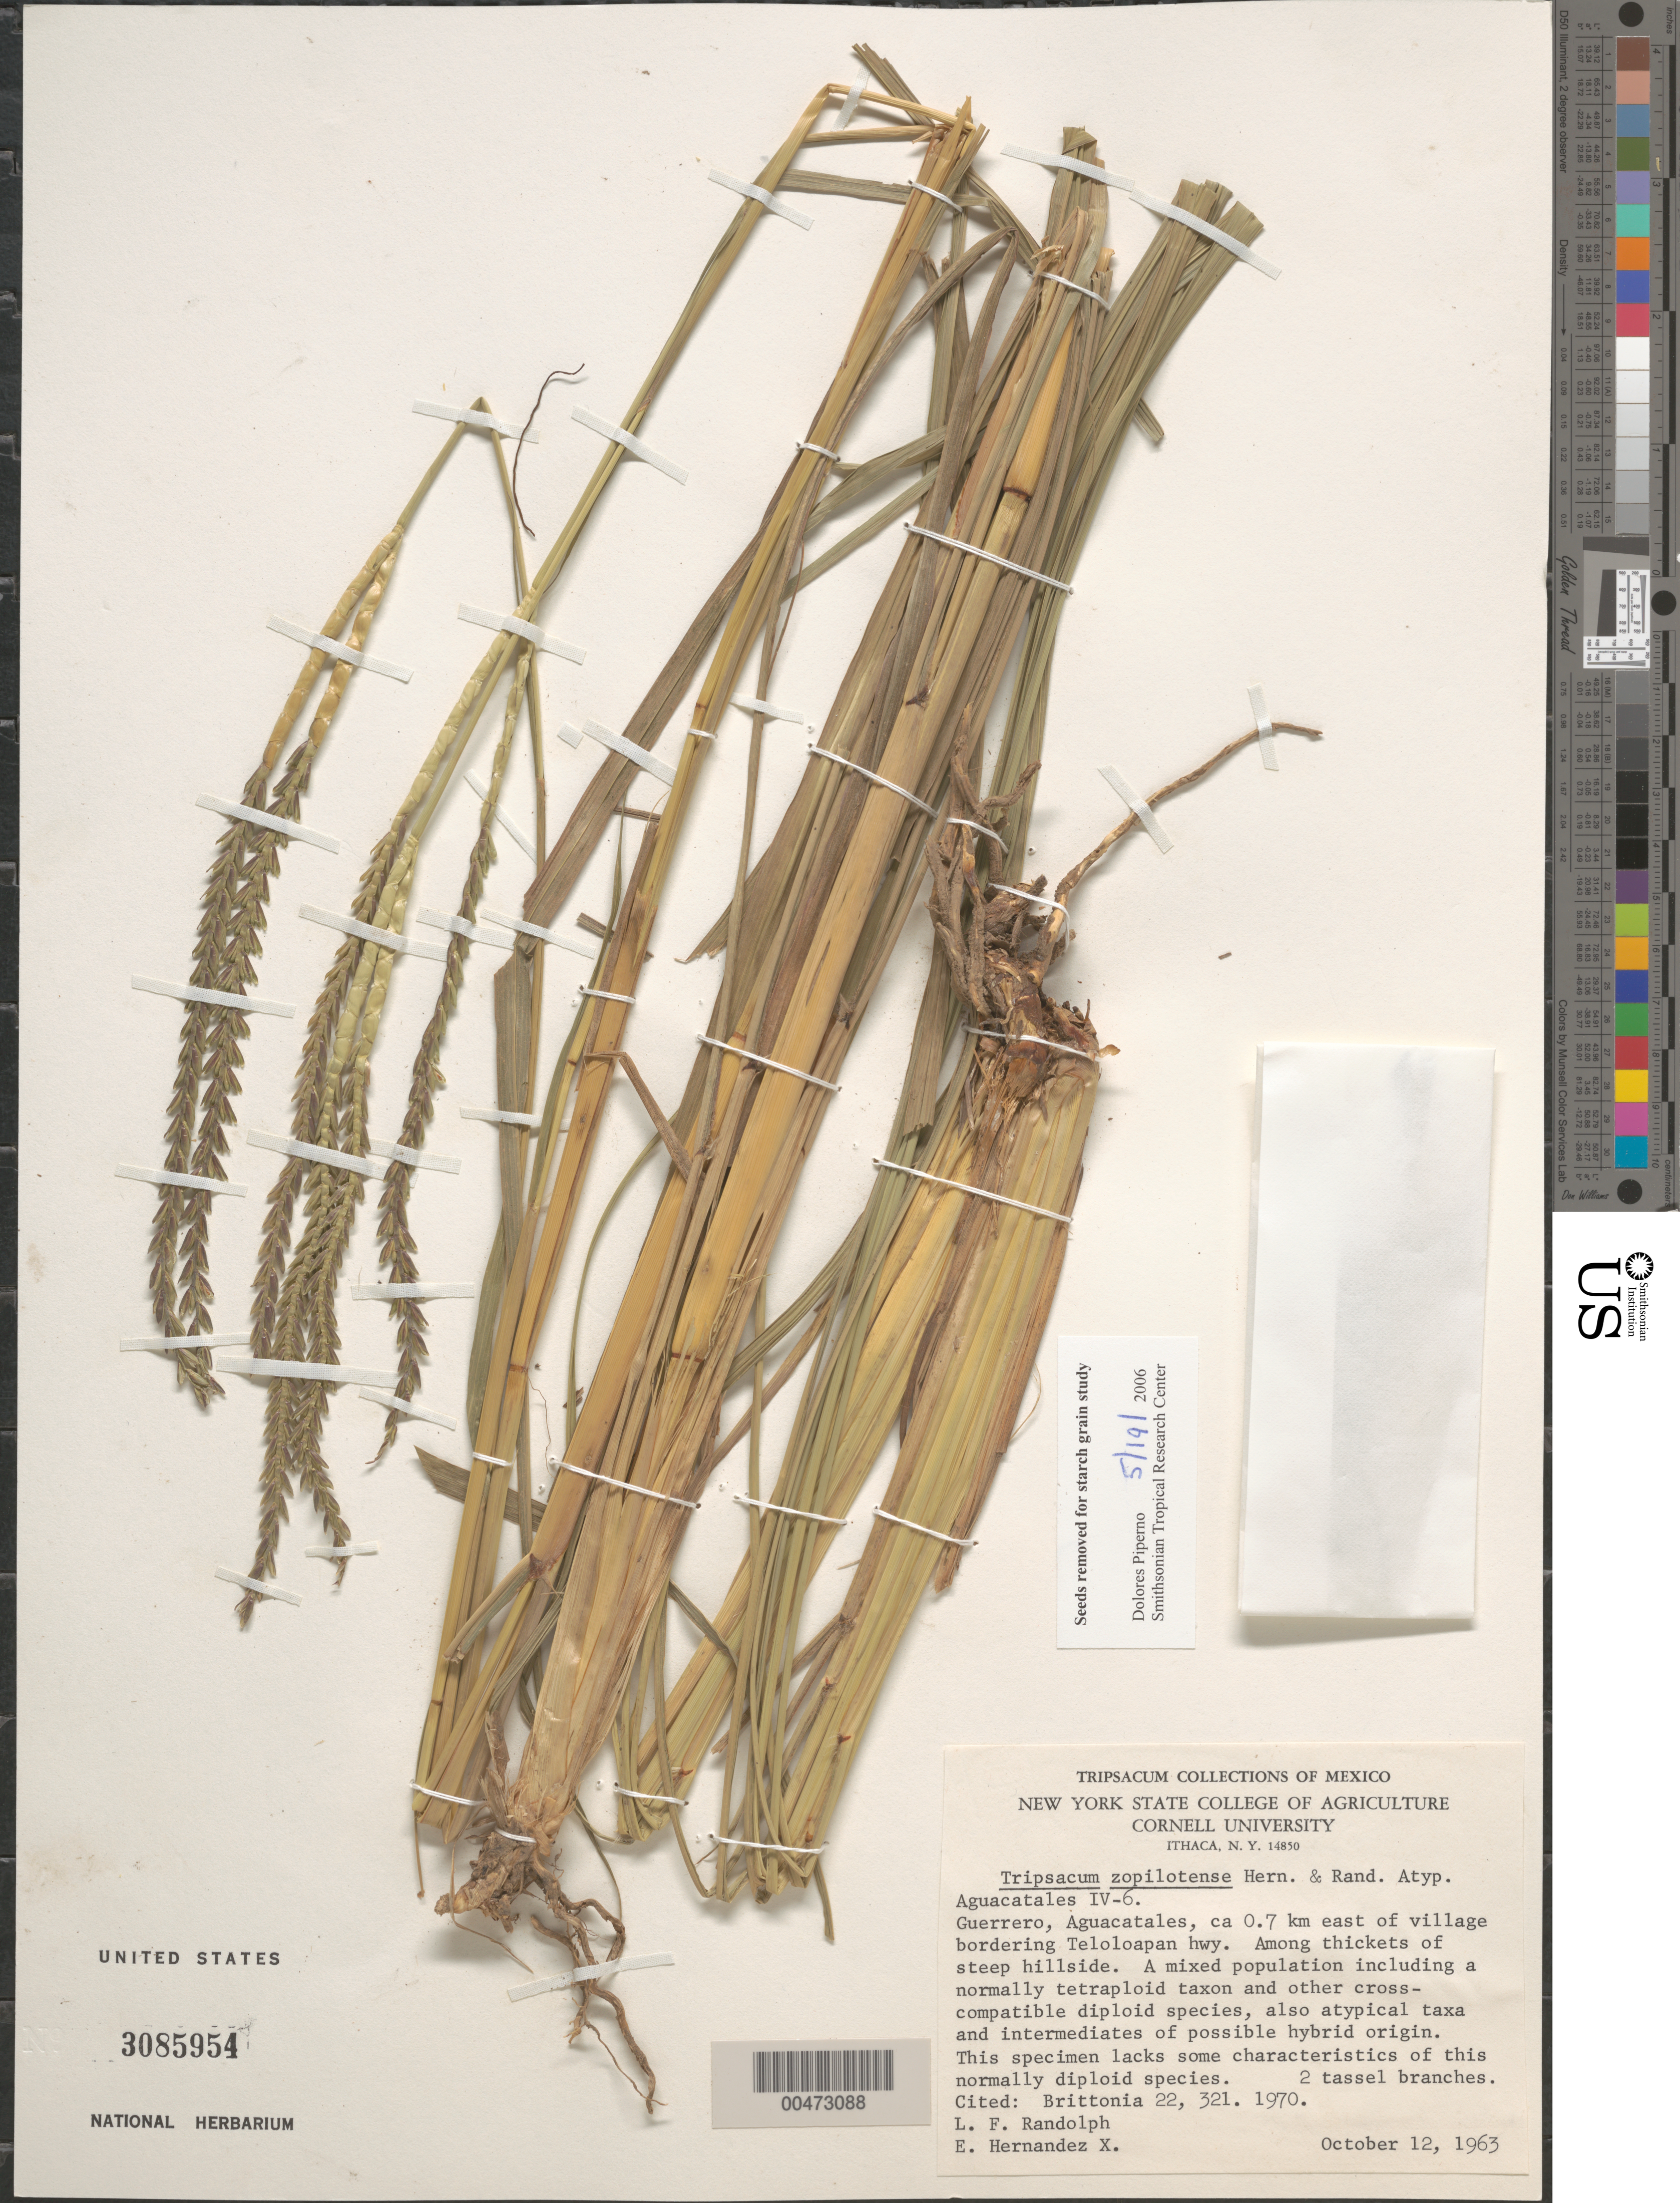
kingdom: Plantae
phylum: Tracheophyta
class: Liliopsida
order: Poales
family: Poaceae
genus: Tripsacum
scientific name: Tripsacum zapolitense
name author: Hern.-Xol. & Randolph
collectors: L. F. Randolph & E. I. Hernández-X.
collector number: Aguaca. IV-6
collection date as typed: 12 Oct 1963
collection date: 1963-10-12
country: Mexico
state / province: Guerrero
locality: Aguacatales, ca. 0.7 km E of village bordering Teloloapan Hwy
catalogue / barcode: US 3085954